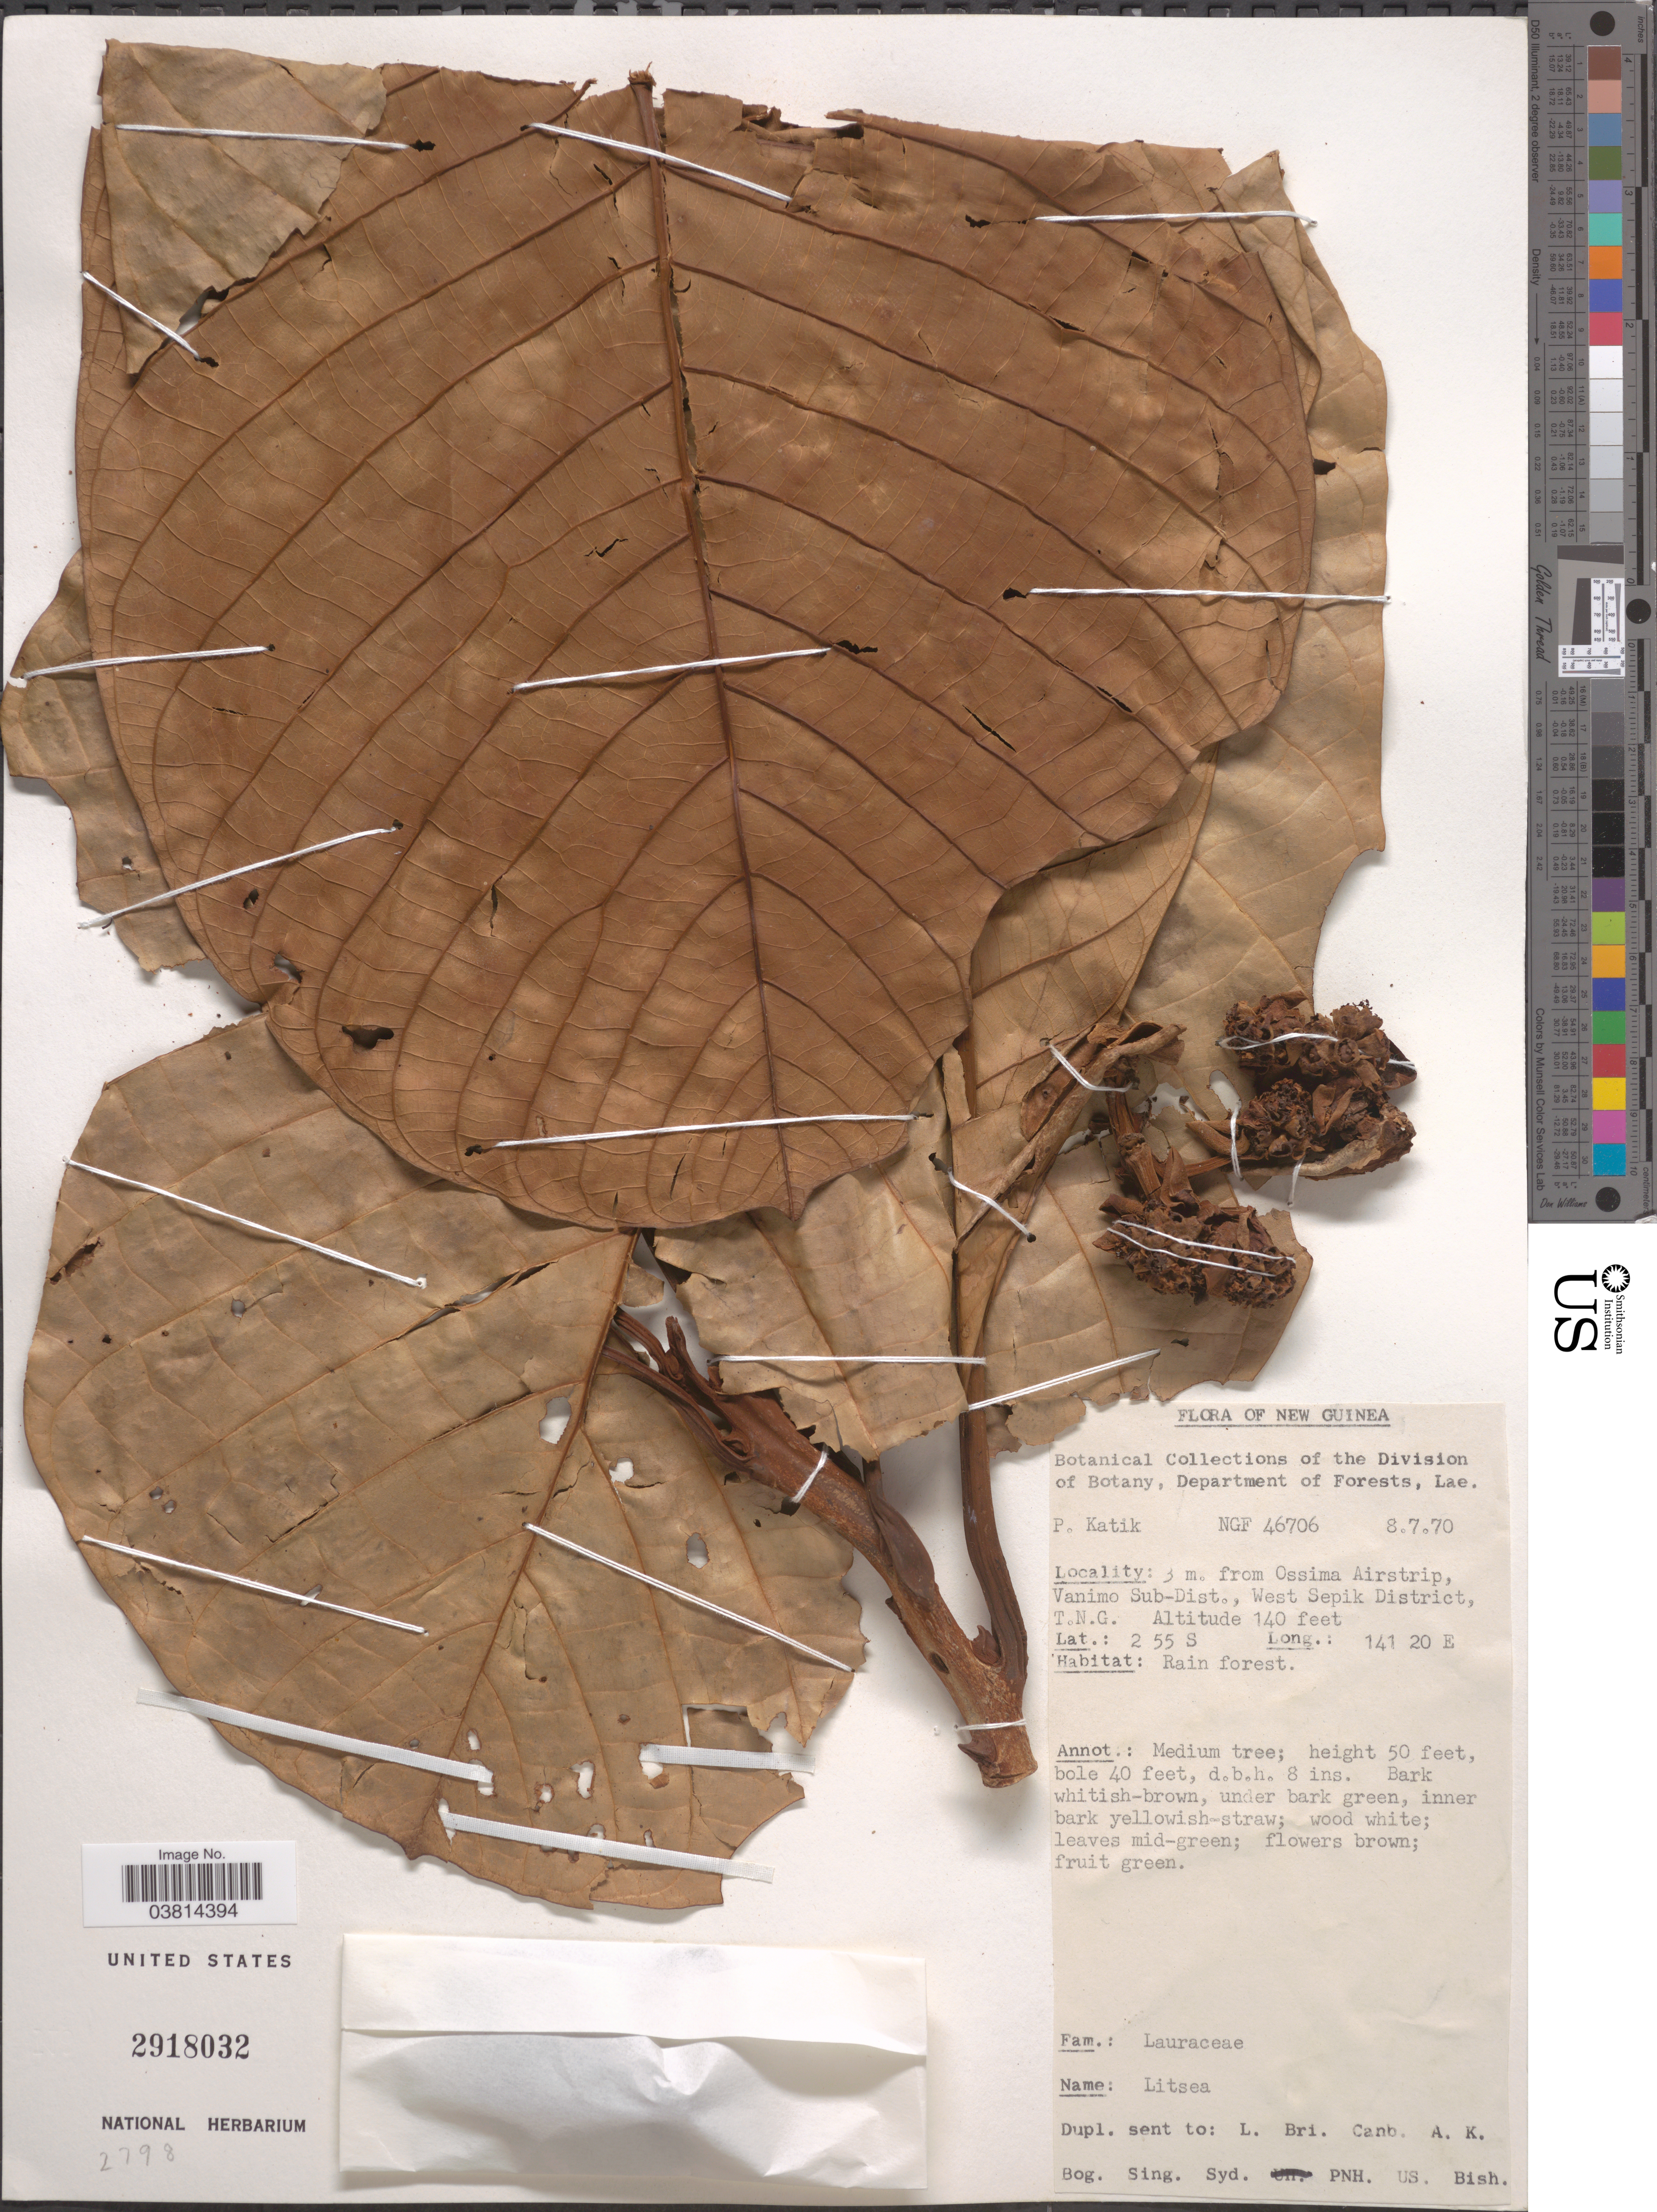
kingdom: Plantae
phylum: Tracheophyta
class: Magnoliopsida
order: Laurales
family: Lauraceae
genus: Litsea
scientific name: Litsea sp.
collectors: P. Katik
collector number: NGF46706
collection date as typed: Transcribed d/m/y: 8/7/70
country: Papua New Guinea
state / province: Sandaun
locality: New Guinea. 3 m. from Ossima Airstrip, Vanimo Sub-Dist, West Sepik District, T.N.G.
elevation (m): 43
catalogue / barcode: US 2918032